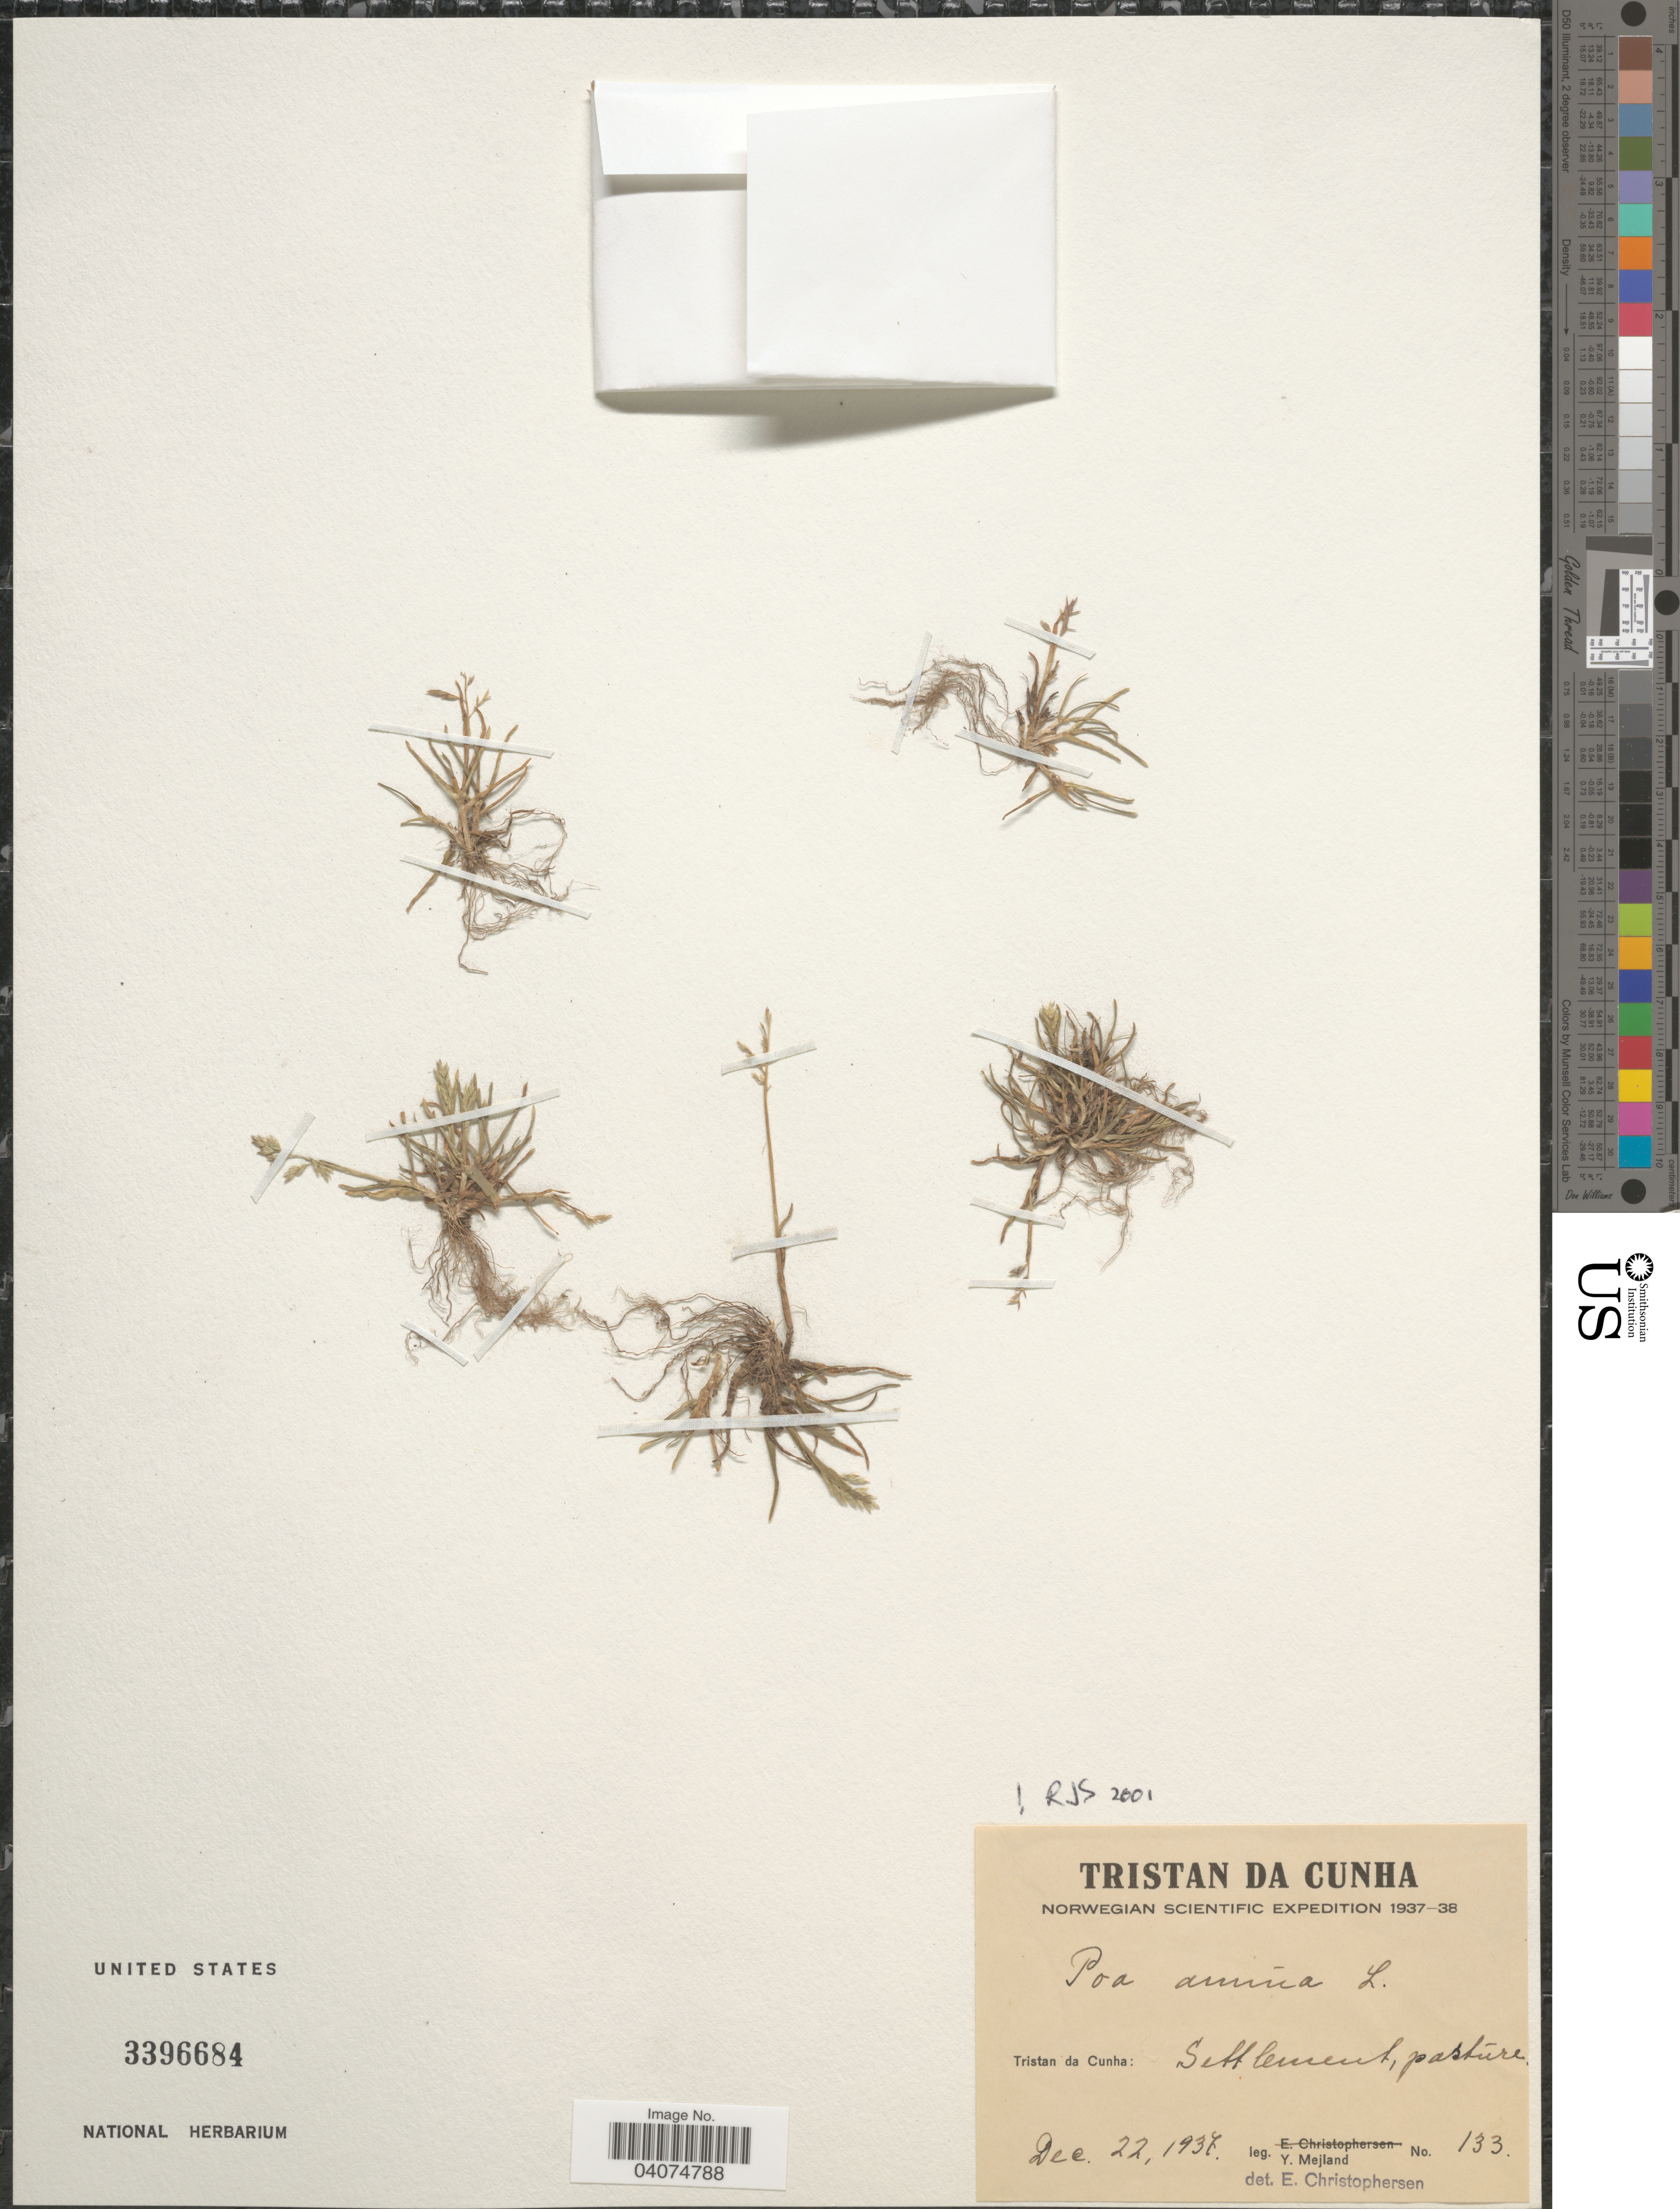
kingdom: Plantae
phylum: Tracheophyta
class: Liliopsida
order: Poales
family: Poaceae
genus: Poa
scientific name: Poa annua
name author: L.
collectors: Y. Mejland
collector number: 133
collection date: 1937-12-22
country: St. Helena Islands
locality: Tristan da Cunha. Norwegian Scientific Expedition 1937-38. Settlement, pasture.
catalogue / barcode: US 3396684